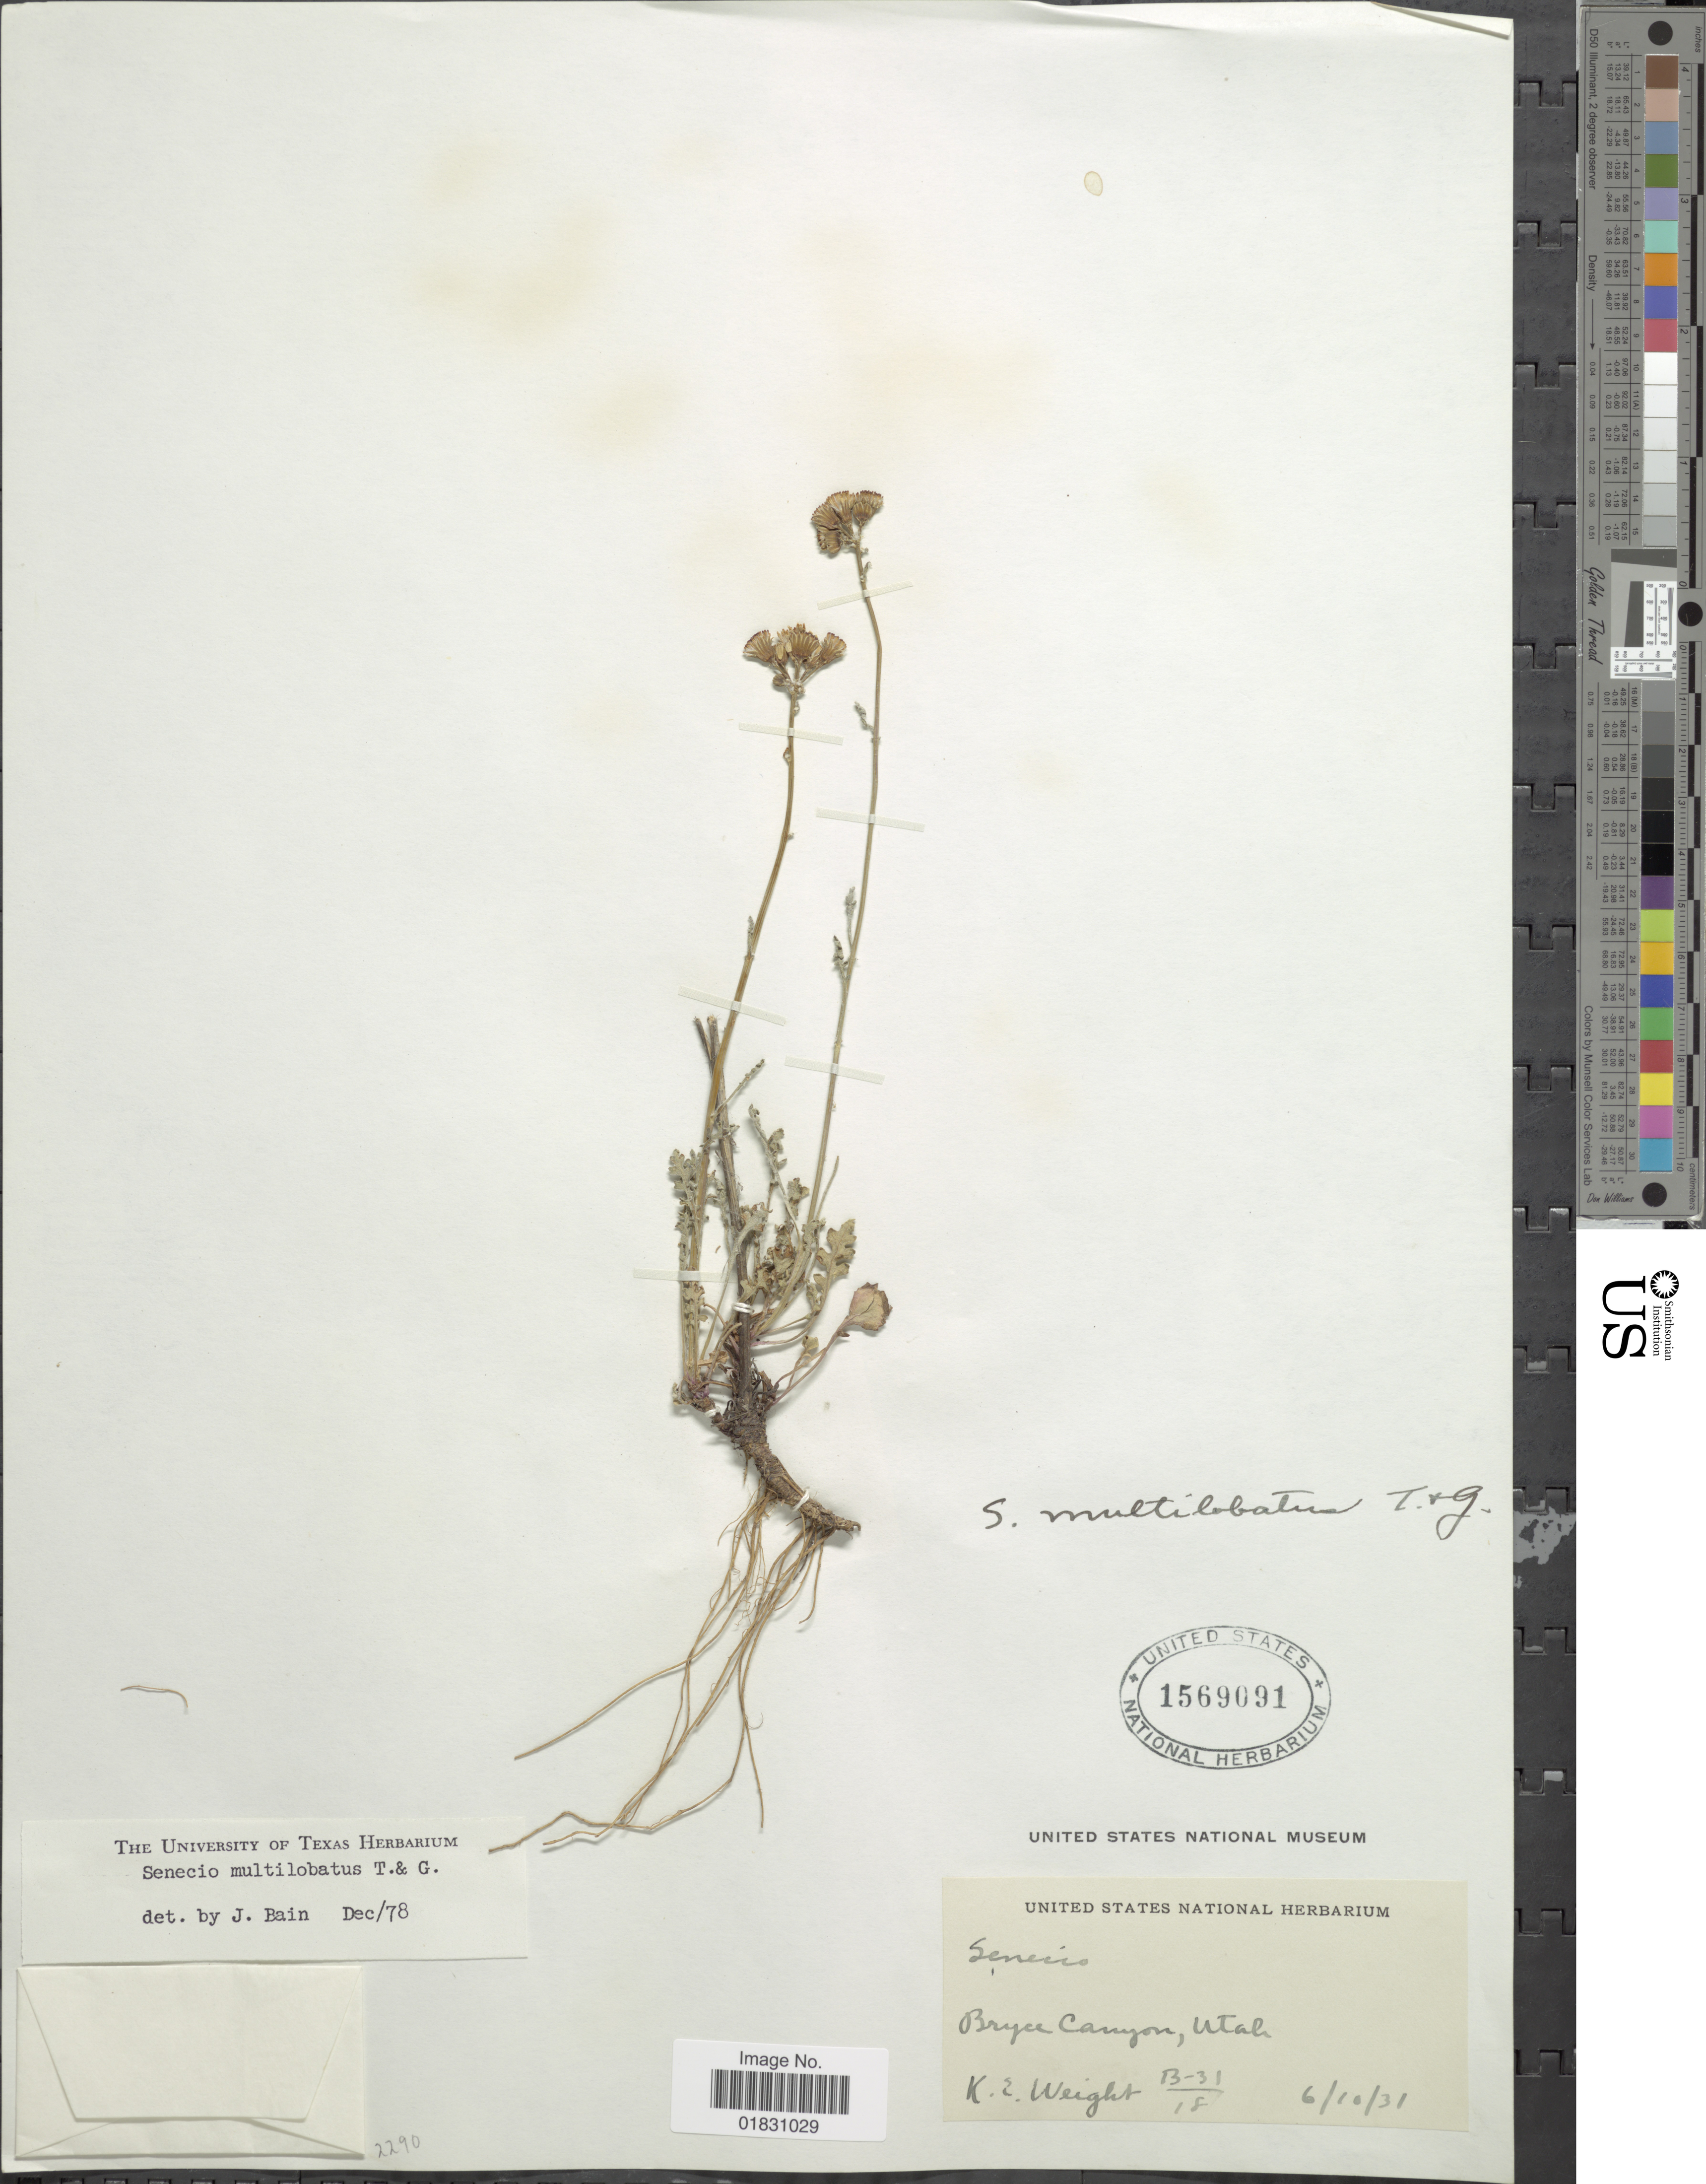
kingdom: Plantae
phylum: Tracheophyta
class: Magnoliopsida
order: Asterales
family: Asteraceae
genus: Packera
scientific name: Packera multilobata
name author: (Torr. & A. Gray) W.A. Weber & Á. Löve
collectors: K. Weight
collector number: B-31/18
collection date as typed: Transcribed d/m/y: 10/6/31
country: United States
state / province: Utah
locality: Bryce Canyon, Utah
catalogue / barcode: US 1569091